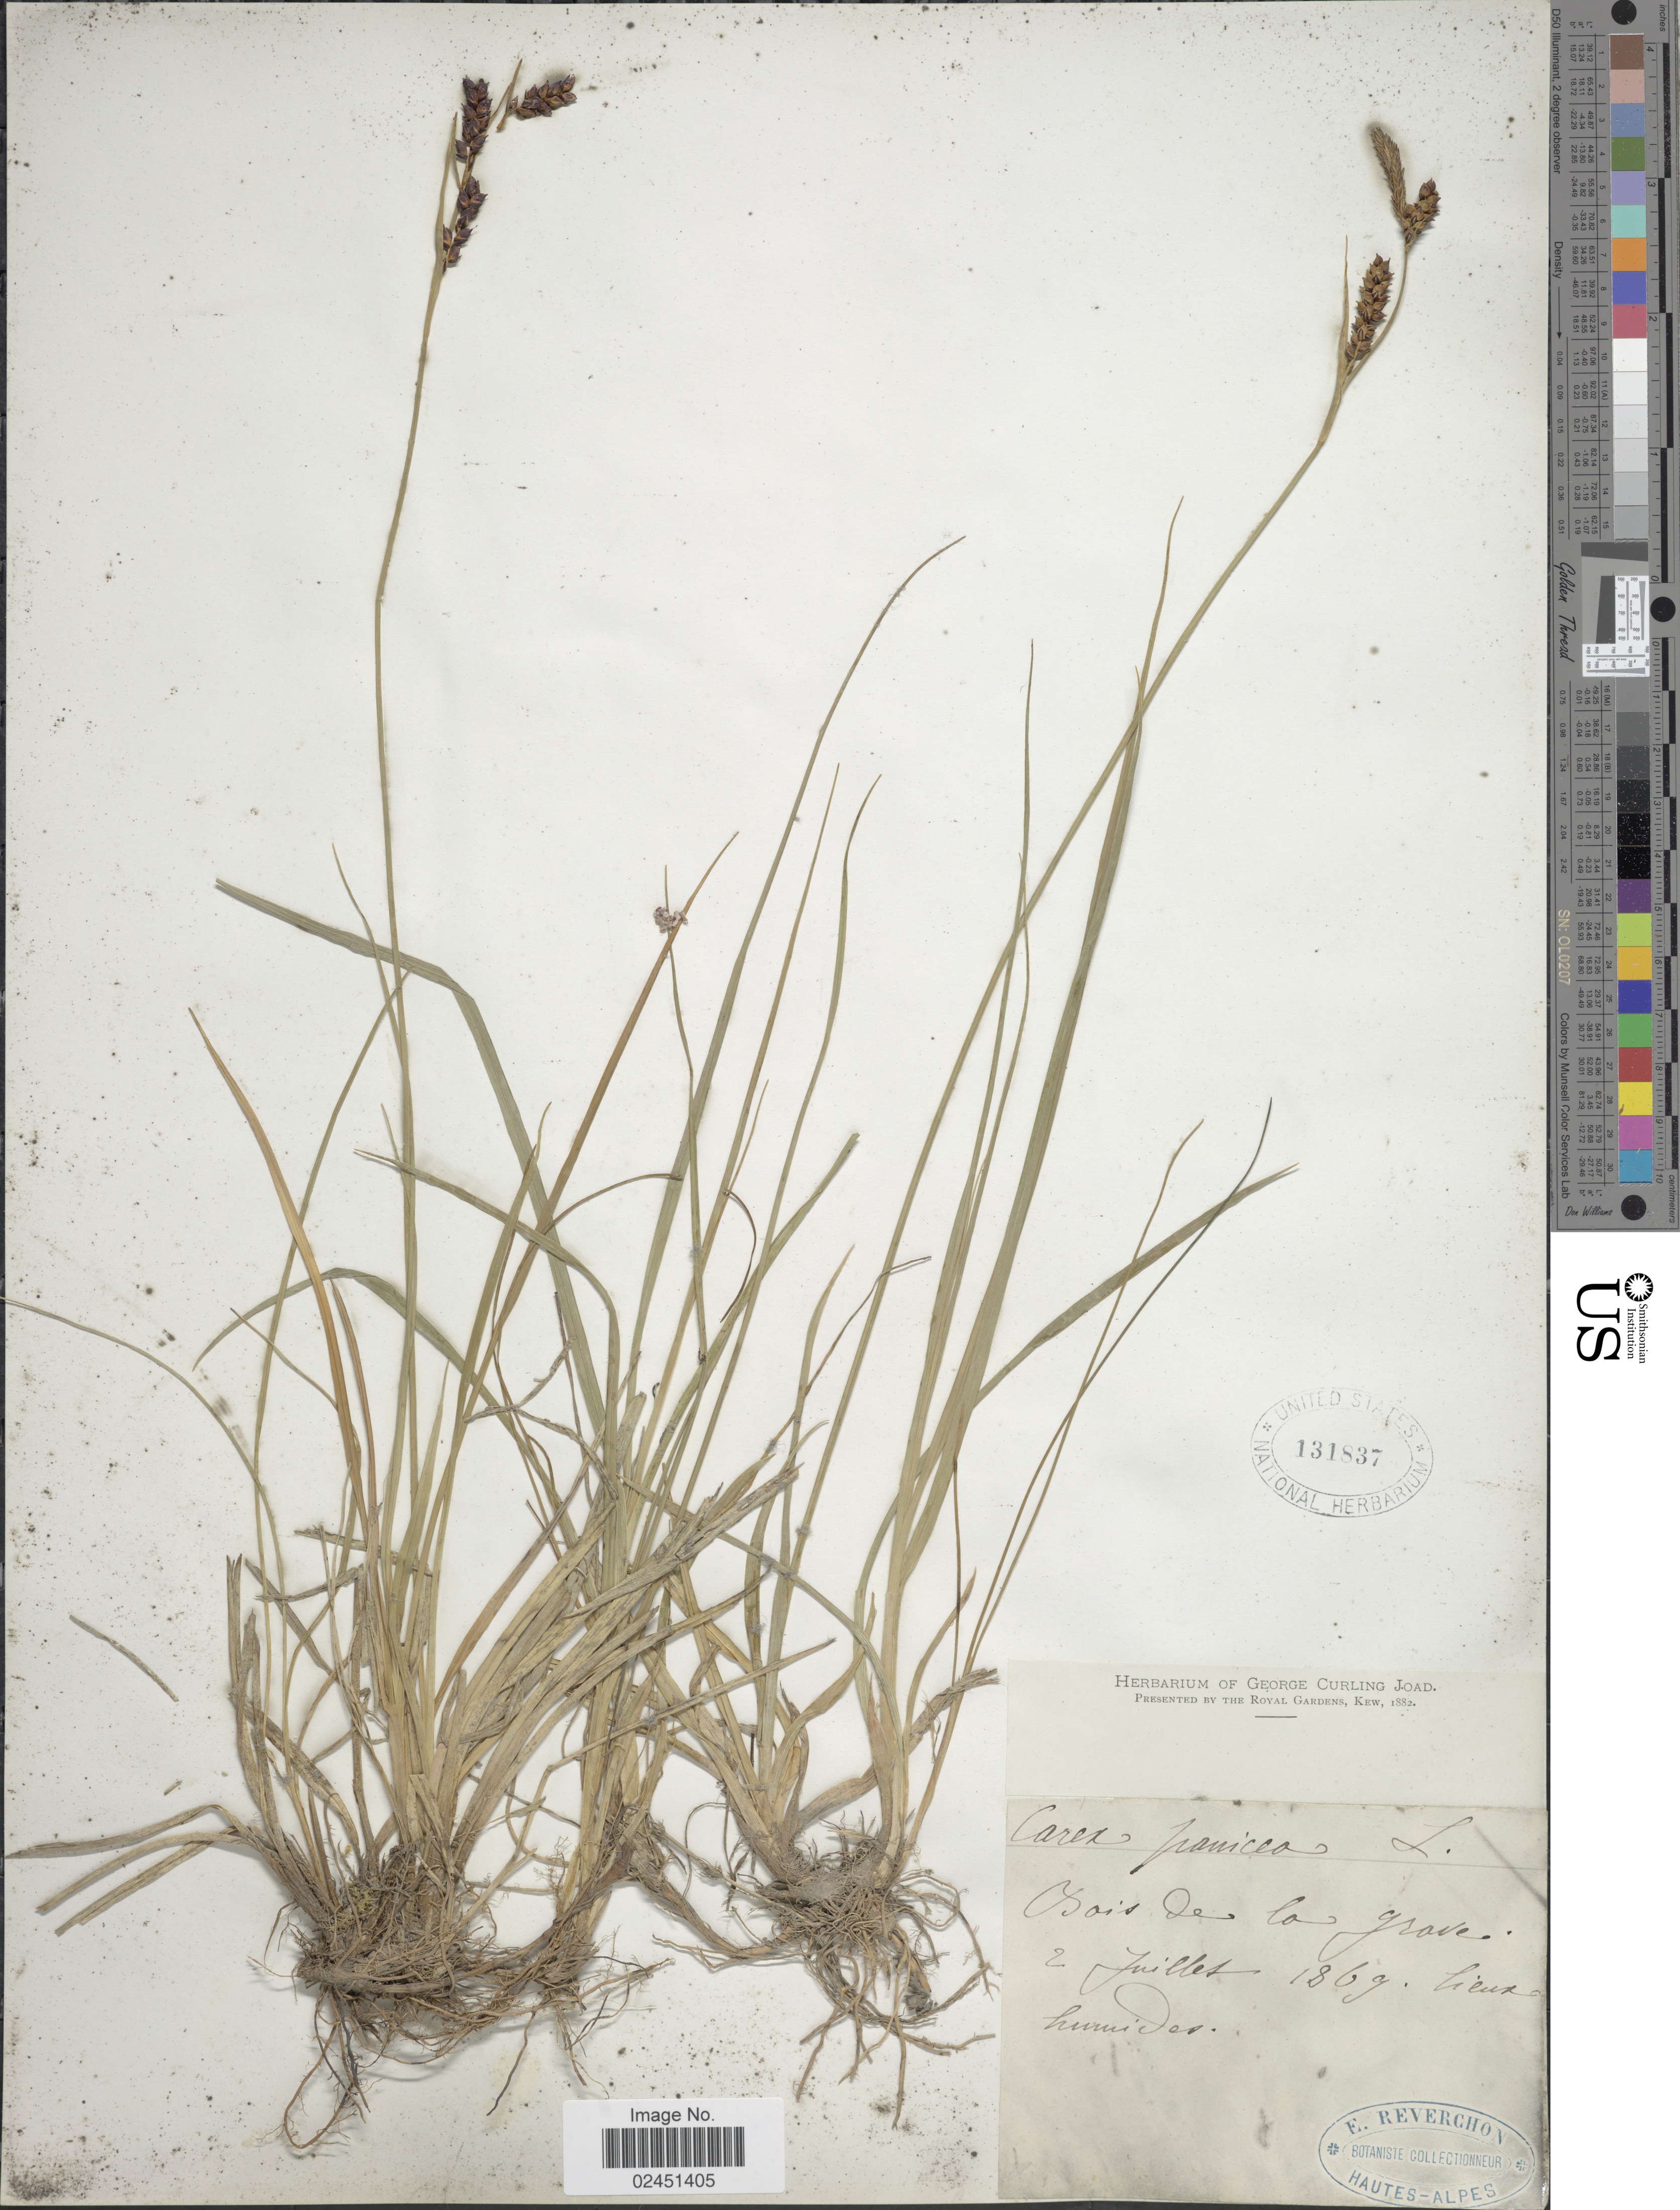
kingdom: Plantae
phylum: Tracheophyta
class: Liliopsida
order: Poales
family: Cyperaceae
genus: Carex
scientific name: Carex panicea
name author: L.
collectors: E. Reverchon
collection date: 1869-07-02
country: France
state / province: Provence-Alpes-Côte d'Azur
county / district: Hautes-Alpes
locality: Hautes-Alpes, Bois de la grave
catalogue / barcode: US 131837